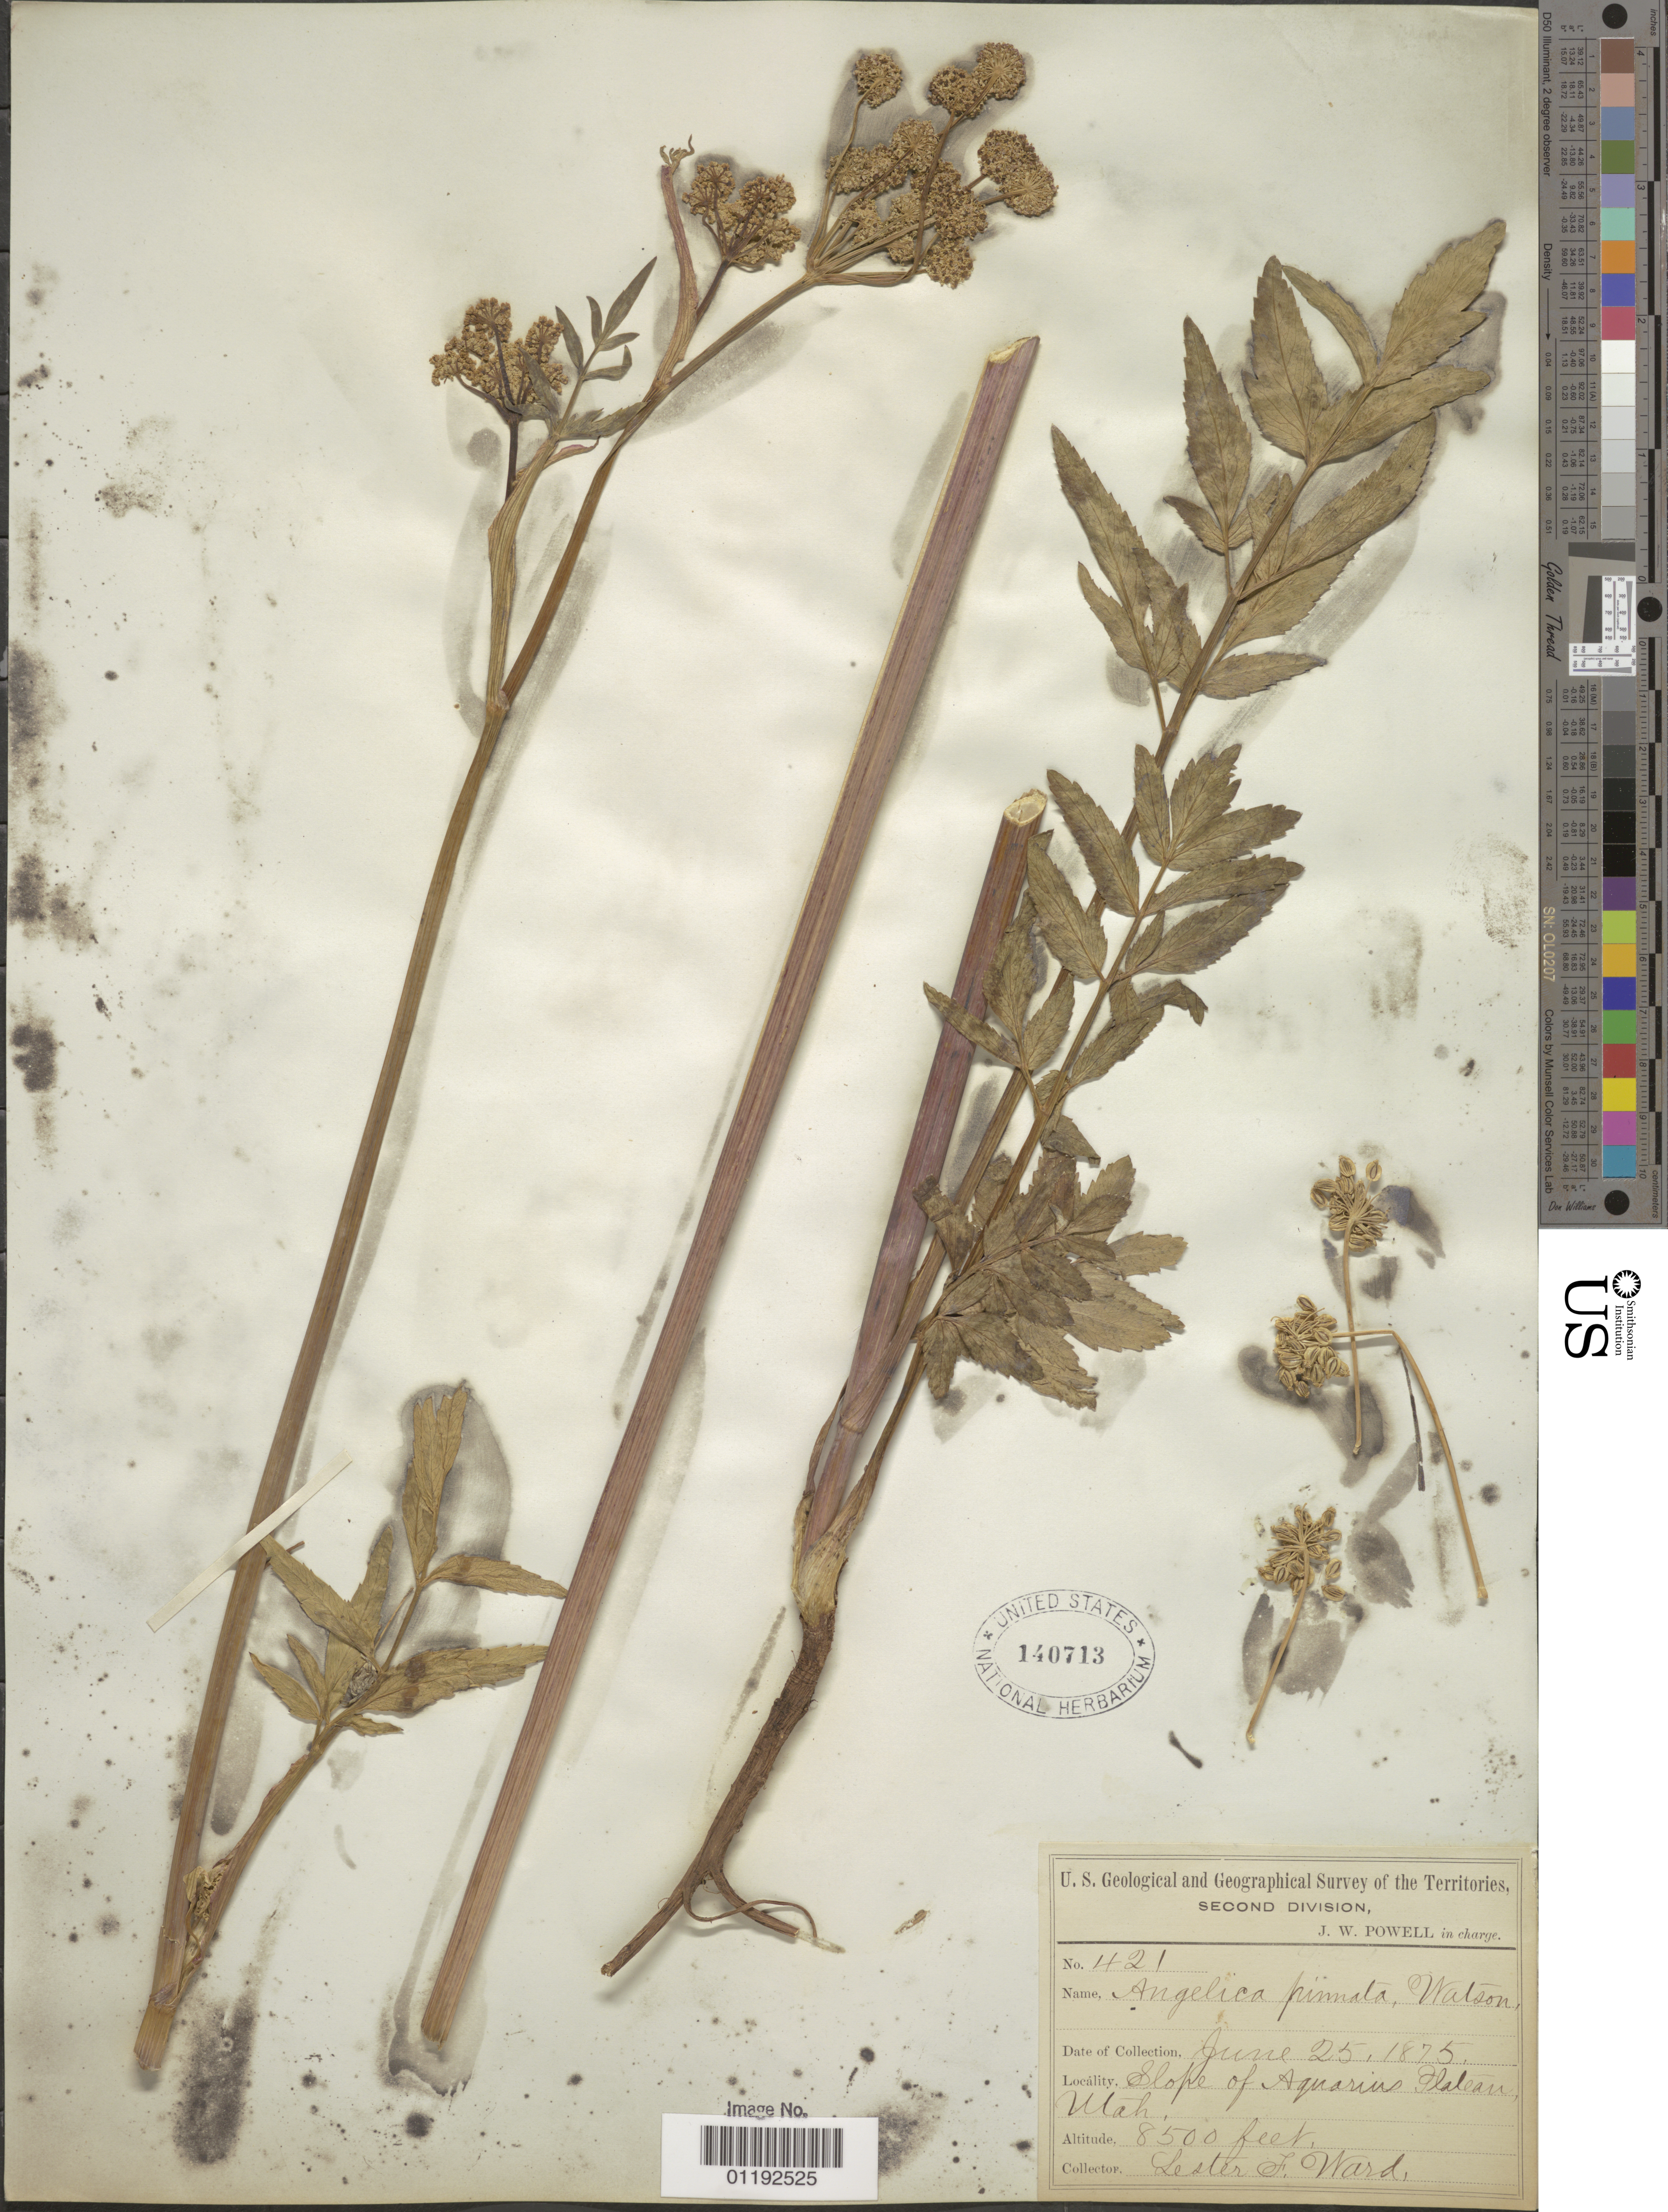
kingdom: Plantae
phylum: Tracheophyta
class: Magnoliopsida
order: Apiales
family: Apiaceae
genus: Angelica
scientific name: Angelica pinnata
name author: S. Watson in C. King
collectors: L. F. Ward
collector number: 421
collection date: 1875-06-25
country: United States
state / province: Utah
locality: Slope of Aquarius Plateau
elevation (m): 2591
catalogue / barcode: US 140713